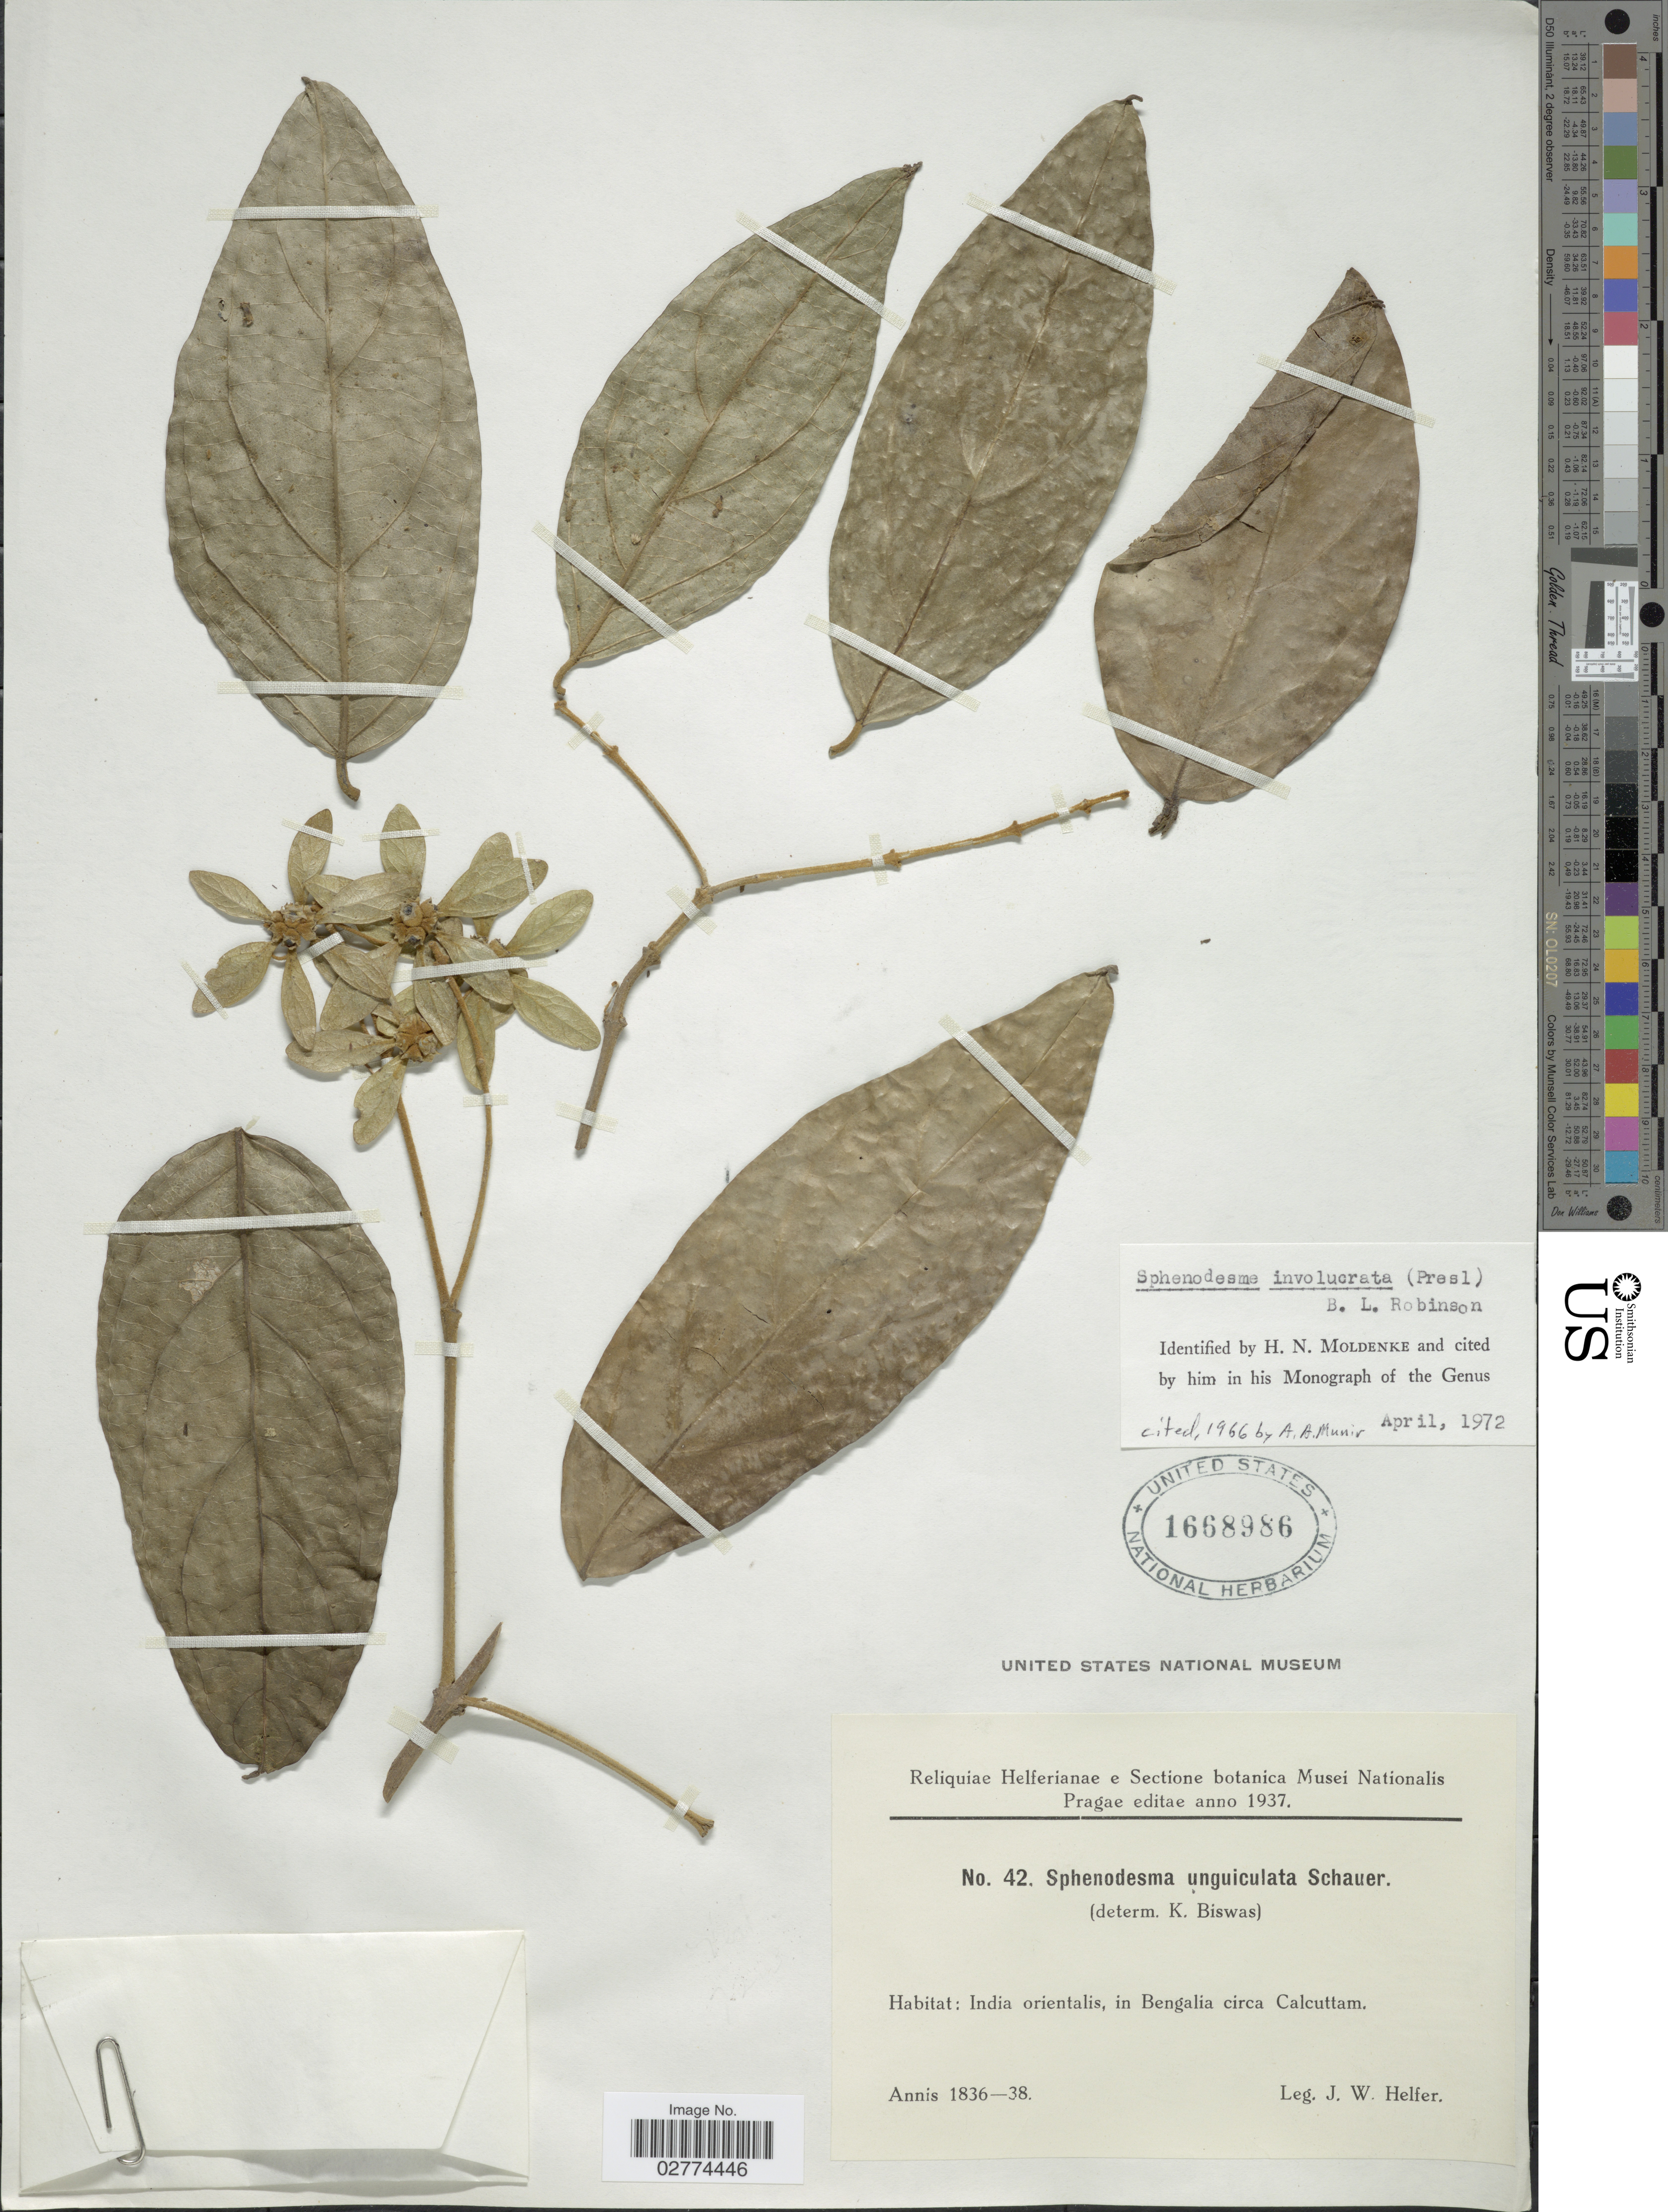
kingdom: Plantae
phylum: Tracheophyta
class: Magnoliopsida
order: Lamiales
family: Lamiaceae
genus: Sphenodesme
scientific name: Sphenodesme involucrata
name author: (C. Presl) B.L. Rob.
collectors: J. W. Helfer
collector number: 42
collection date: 1836/1838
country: India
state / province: West Bengal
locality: India orientalis, in Bengalia circa Calcuttam.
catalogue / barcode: US 1668986